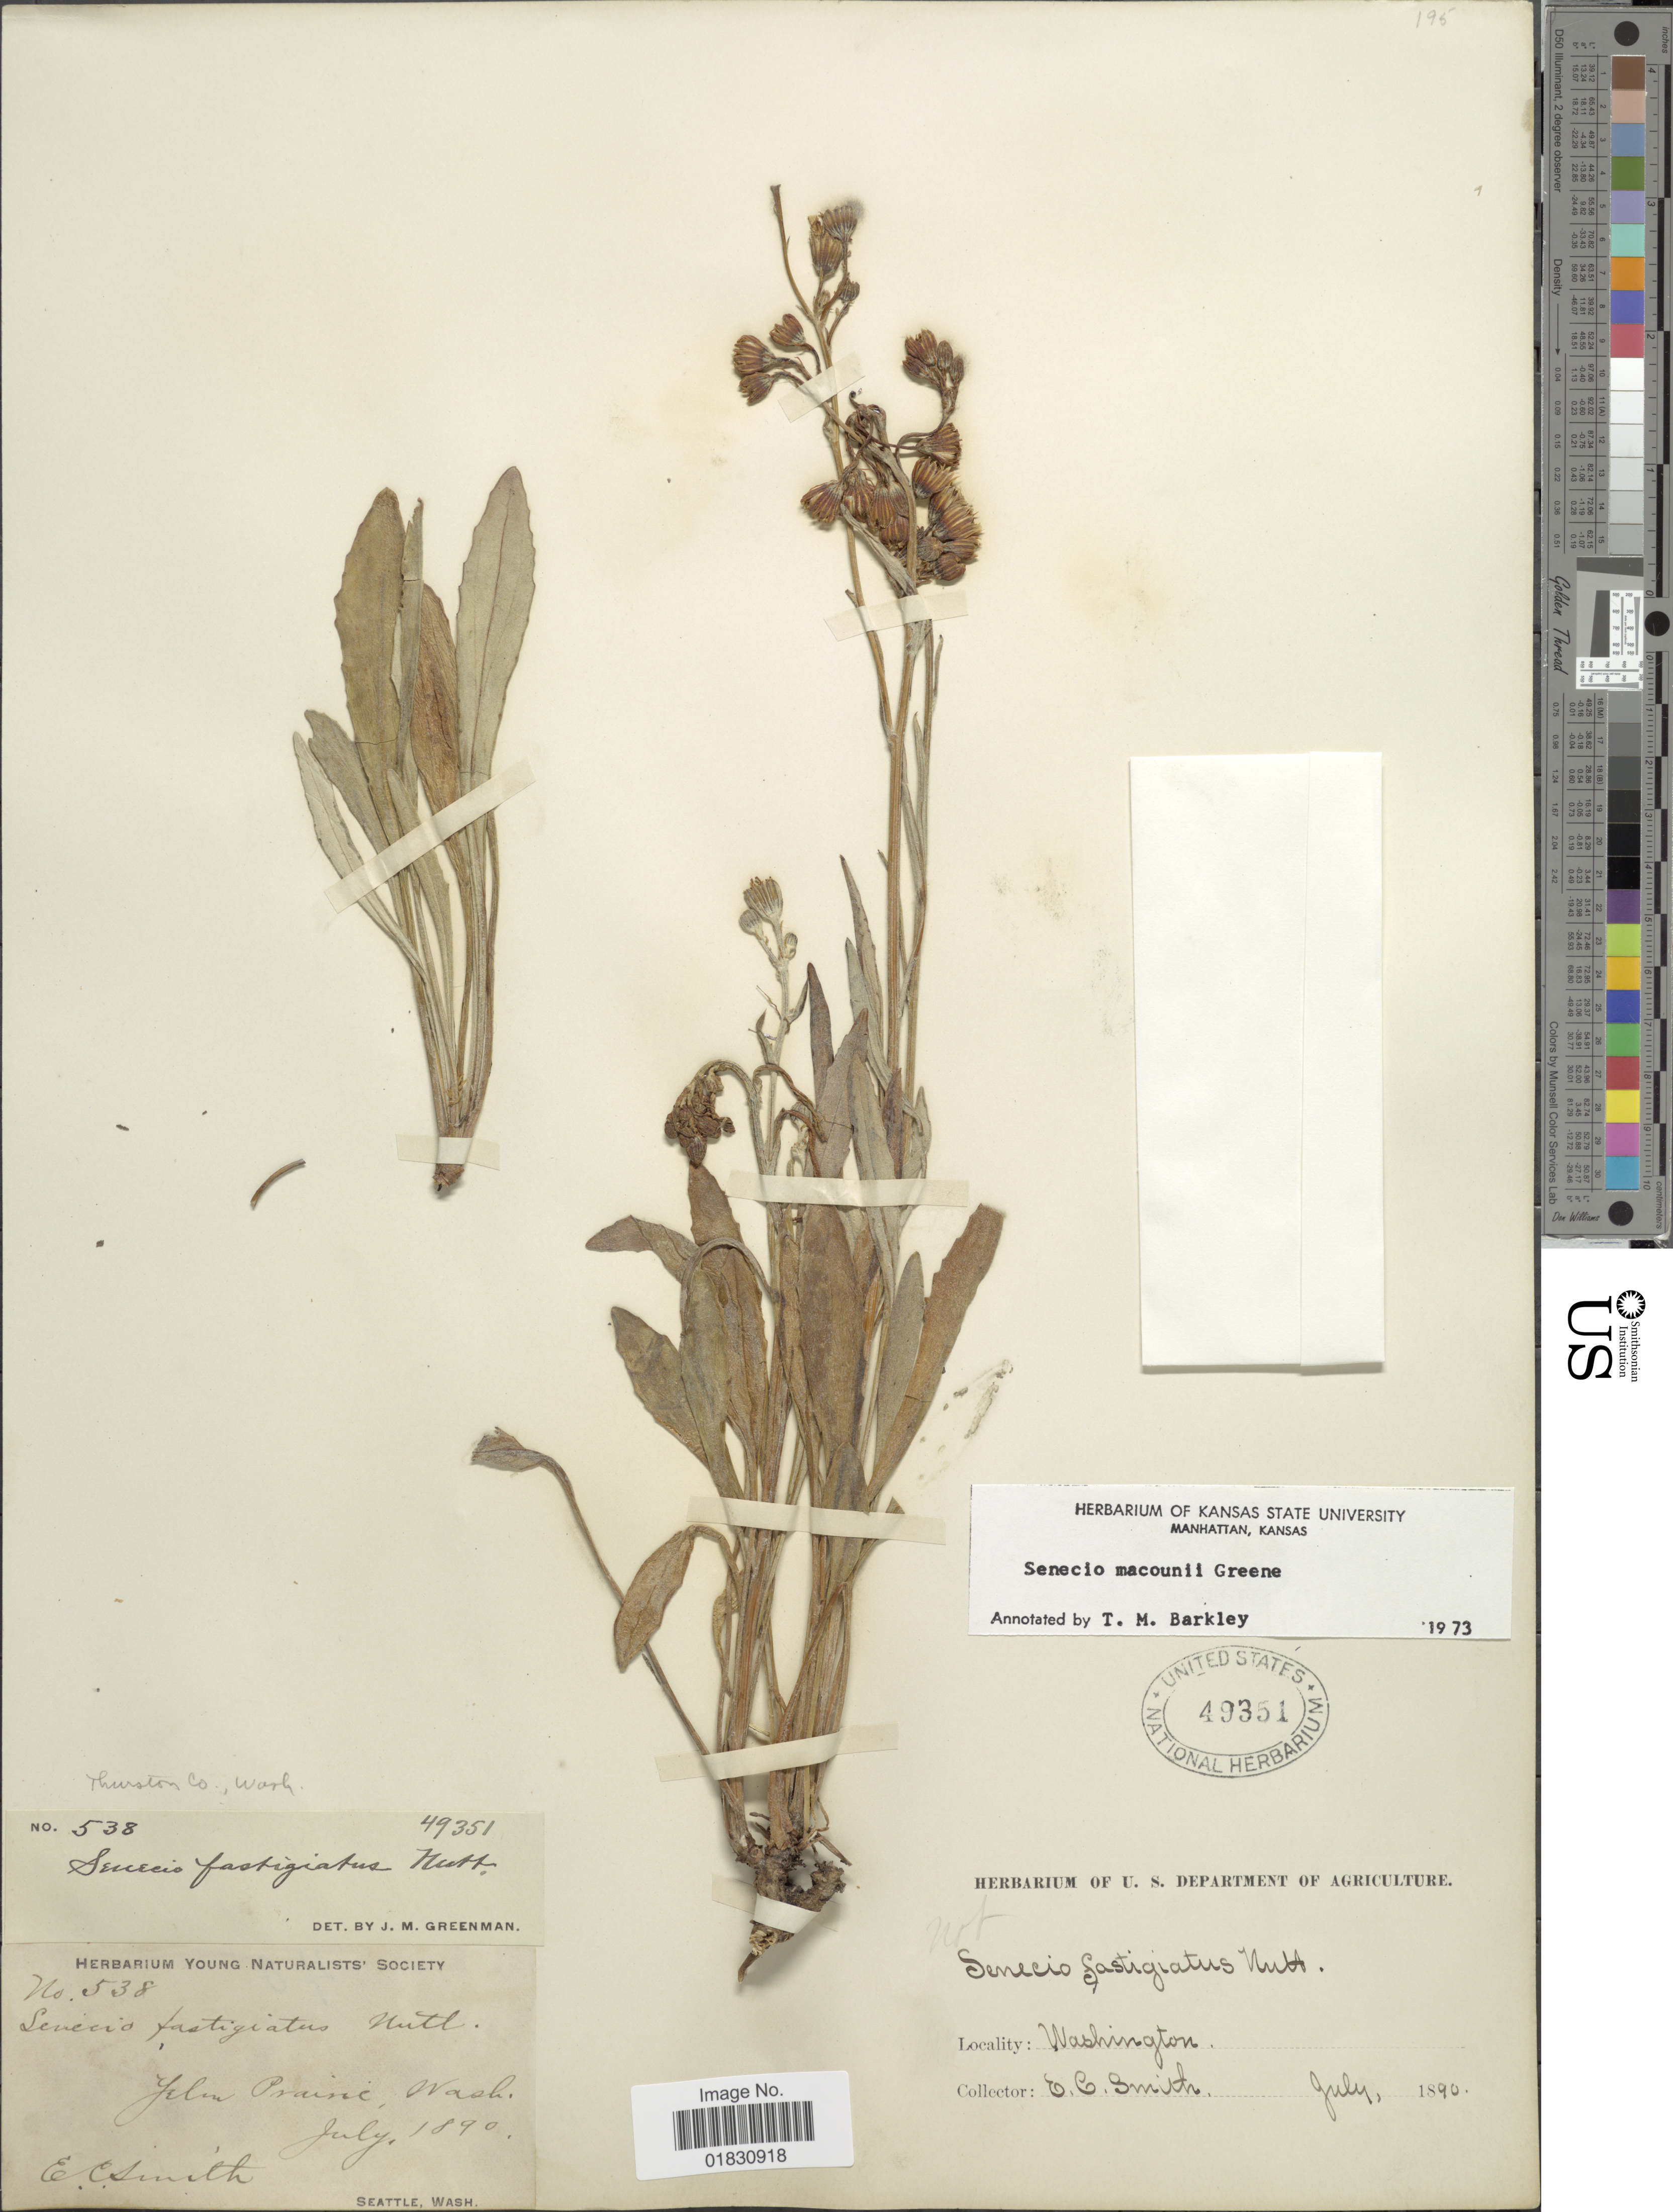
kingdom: Plantae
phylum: Tracheophyta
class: Magnoliopsida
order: Asterales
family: Asteraceae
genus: Packera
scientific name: Packera macounii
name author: (Greene) W.A. Weber & Á. Löve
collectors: E. Smith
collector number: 538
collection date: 1890-07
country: United States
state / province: Washington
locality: Jelen Prairie, Wash.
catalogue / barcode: US 49351